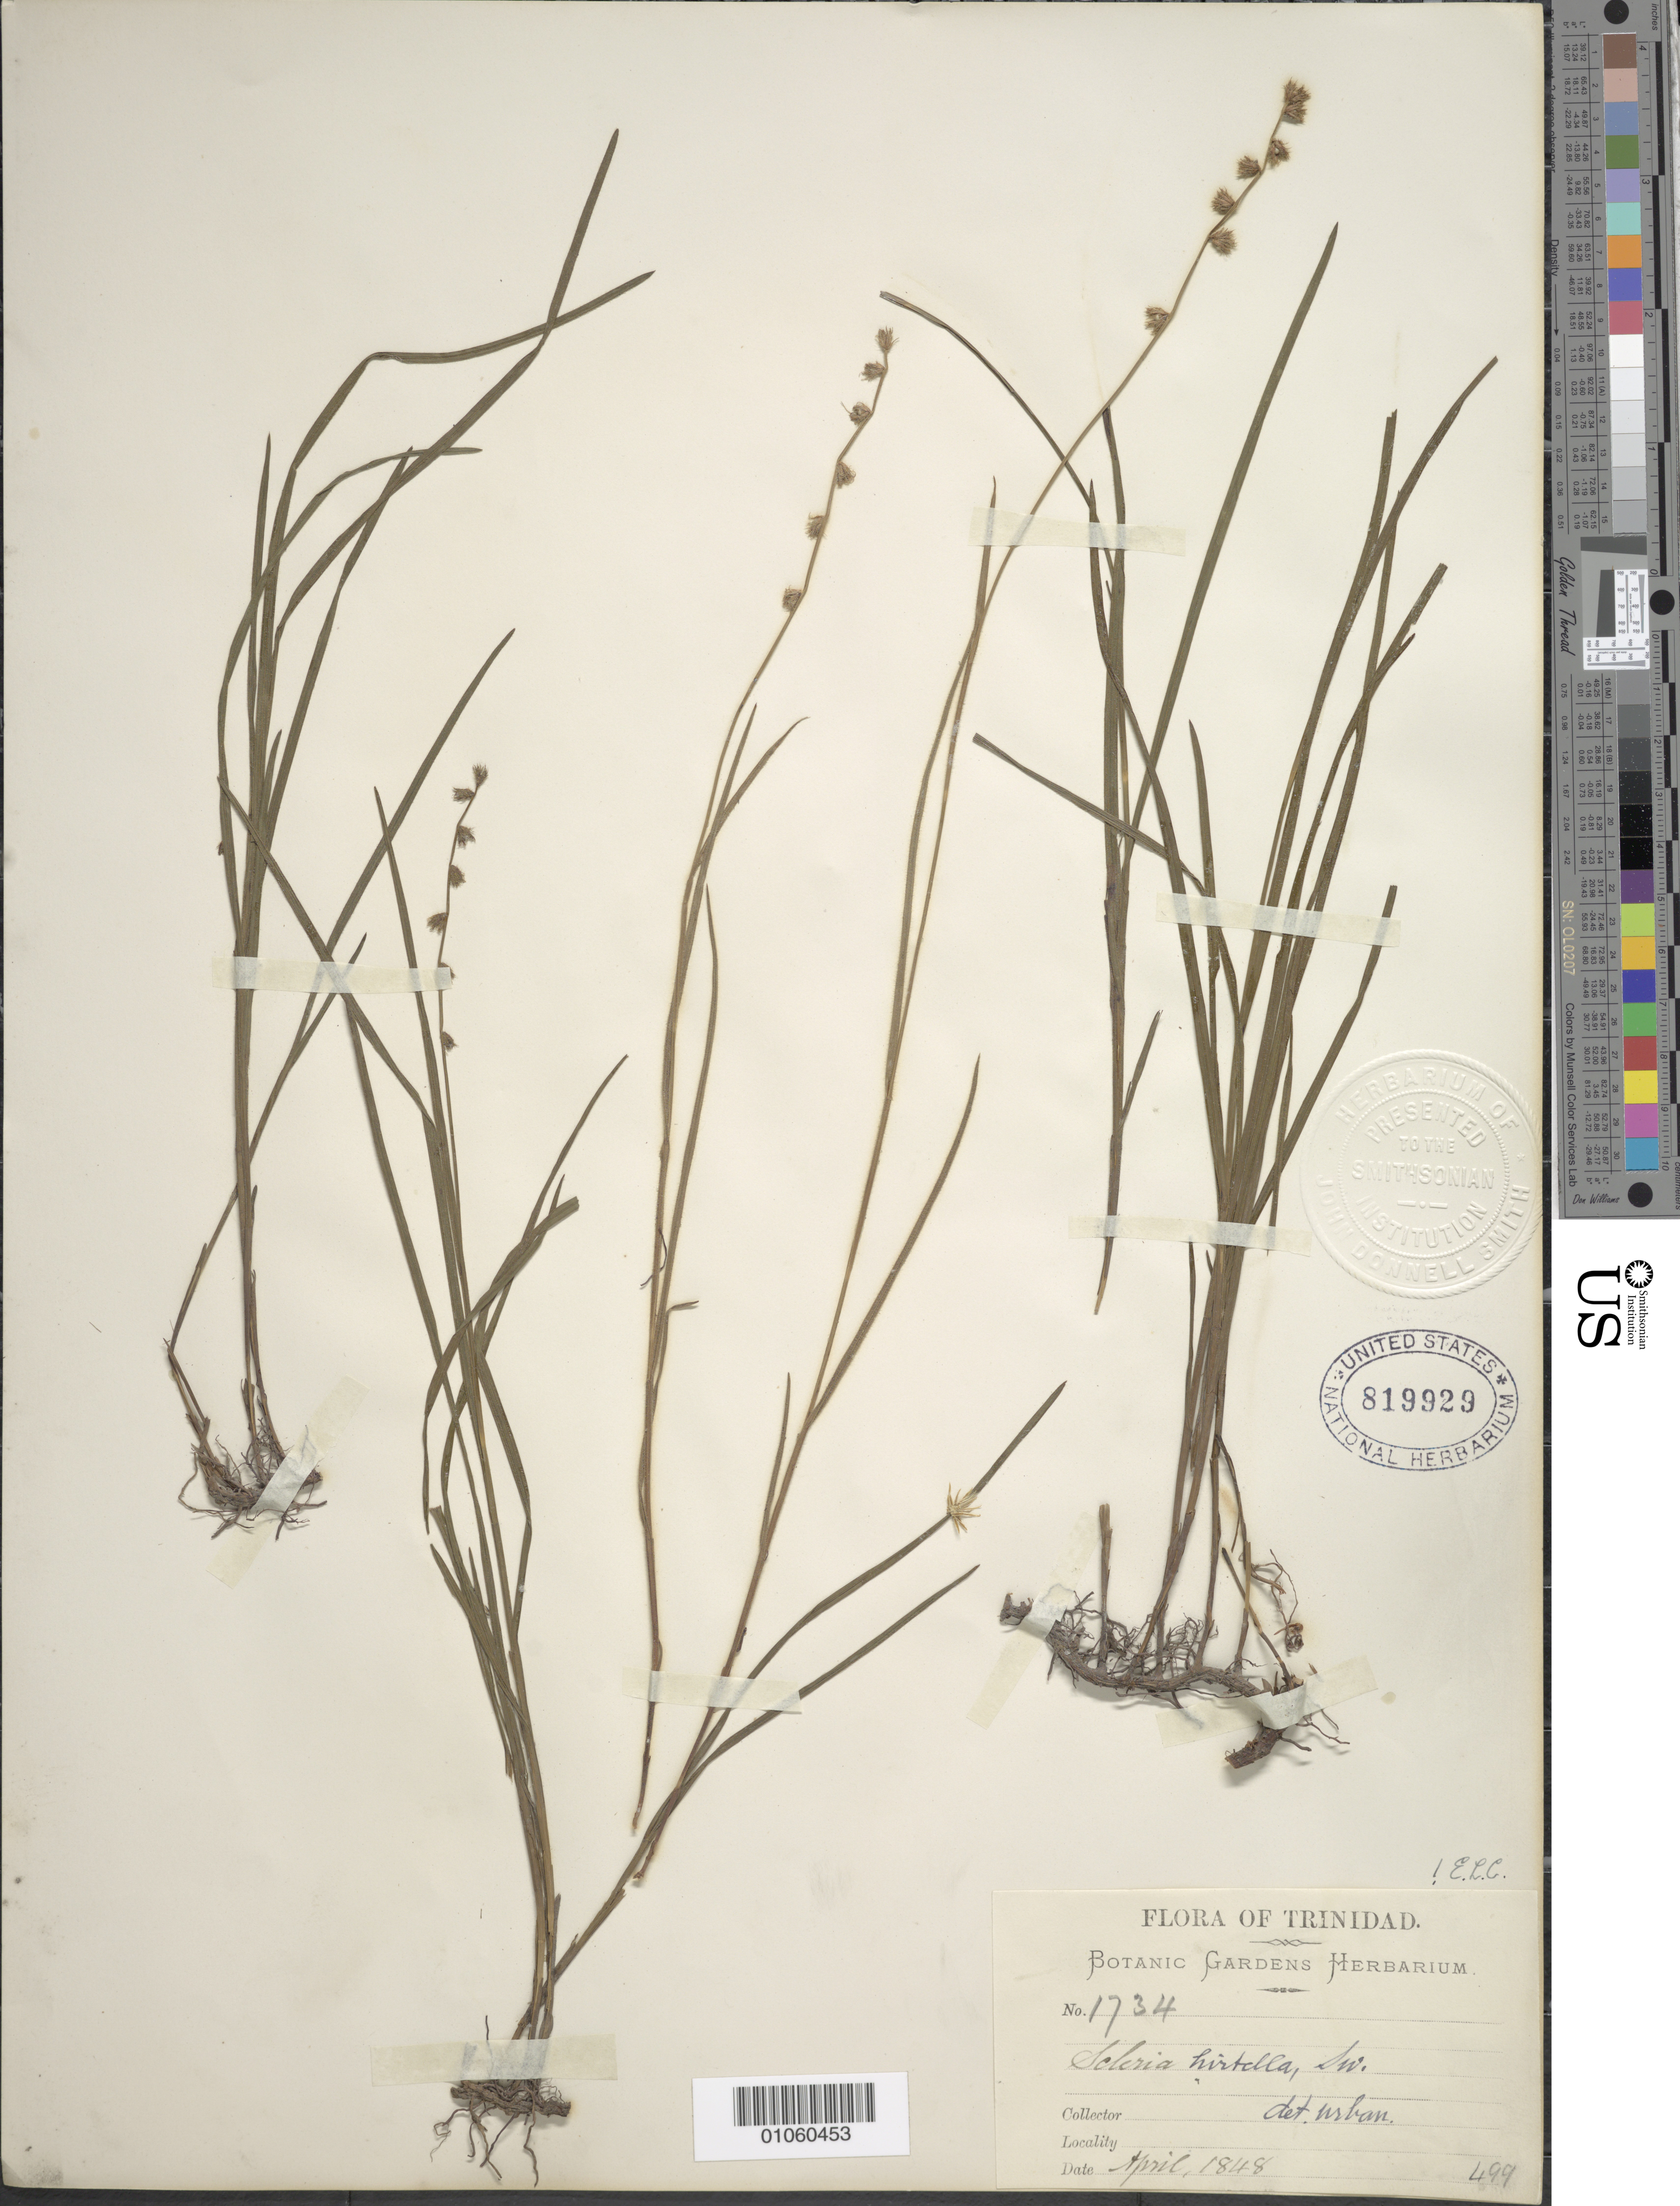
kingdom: Plantae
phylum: Tracheophyta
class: Liliopsida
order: Poales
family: Cyperaceae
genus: Scleria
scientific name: Scleria distans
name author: Poir.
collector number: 1734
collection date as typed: Apr 1848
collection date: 1848-04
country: Trinidad and Tobago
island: Trinidad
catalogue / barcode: US 819929